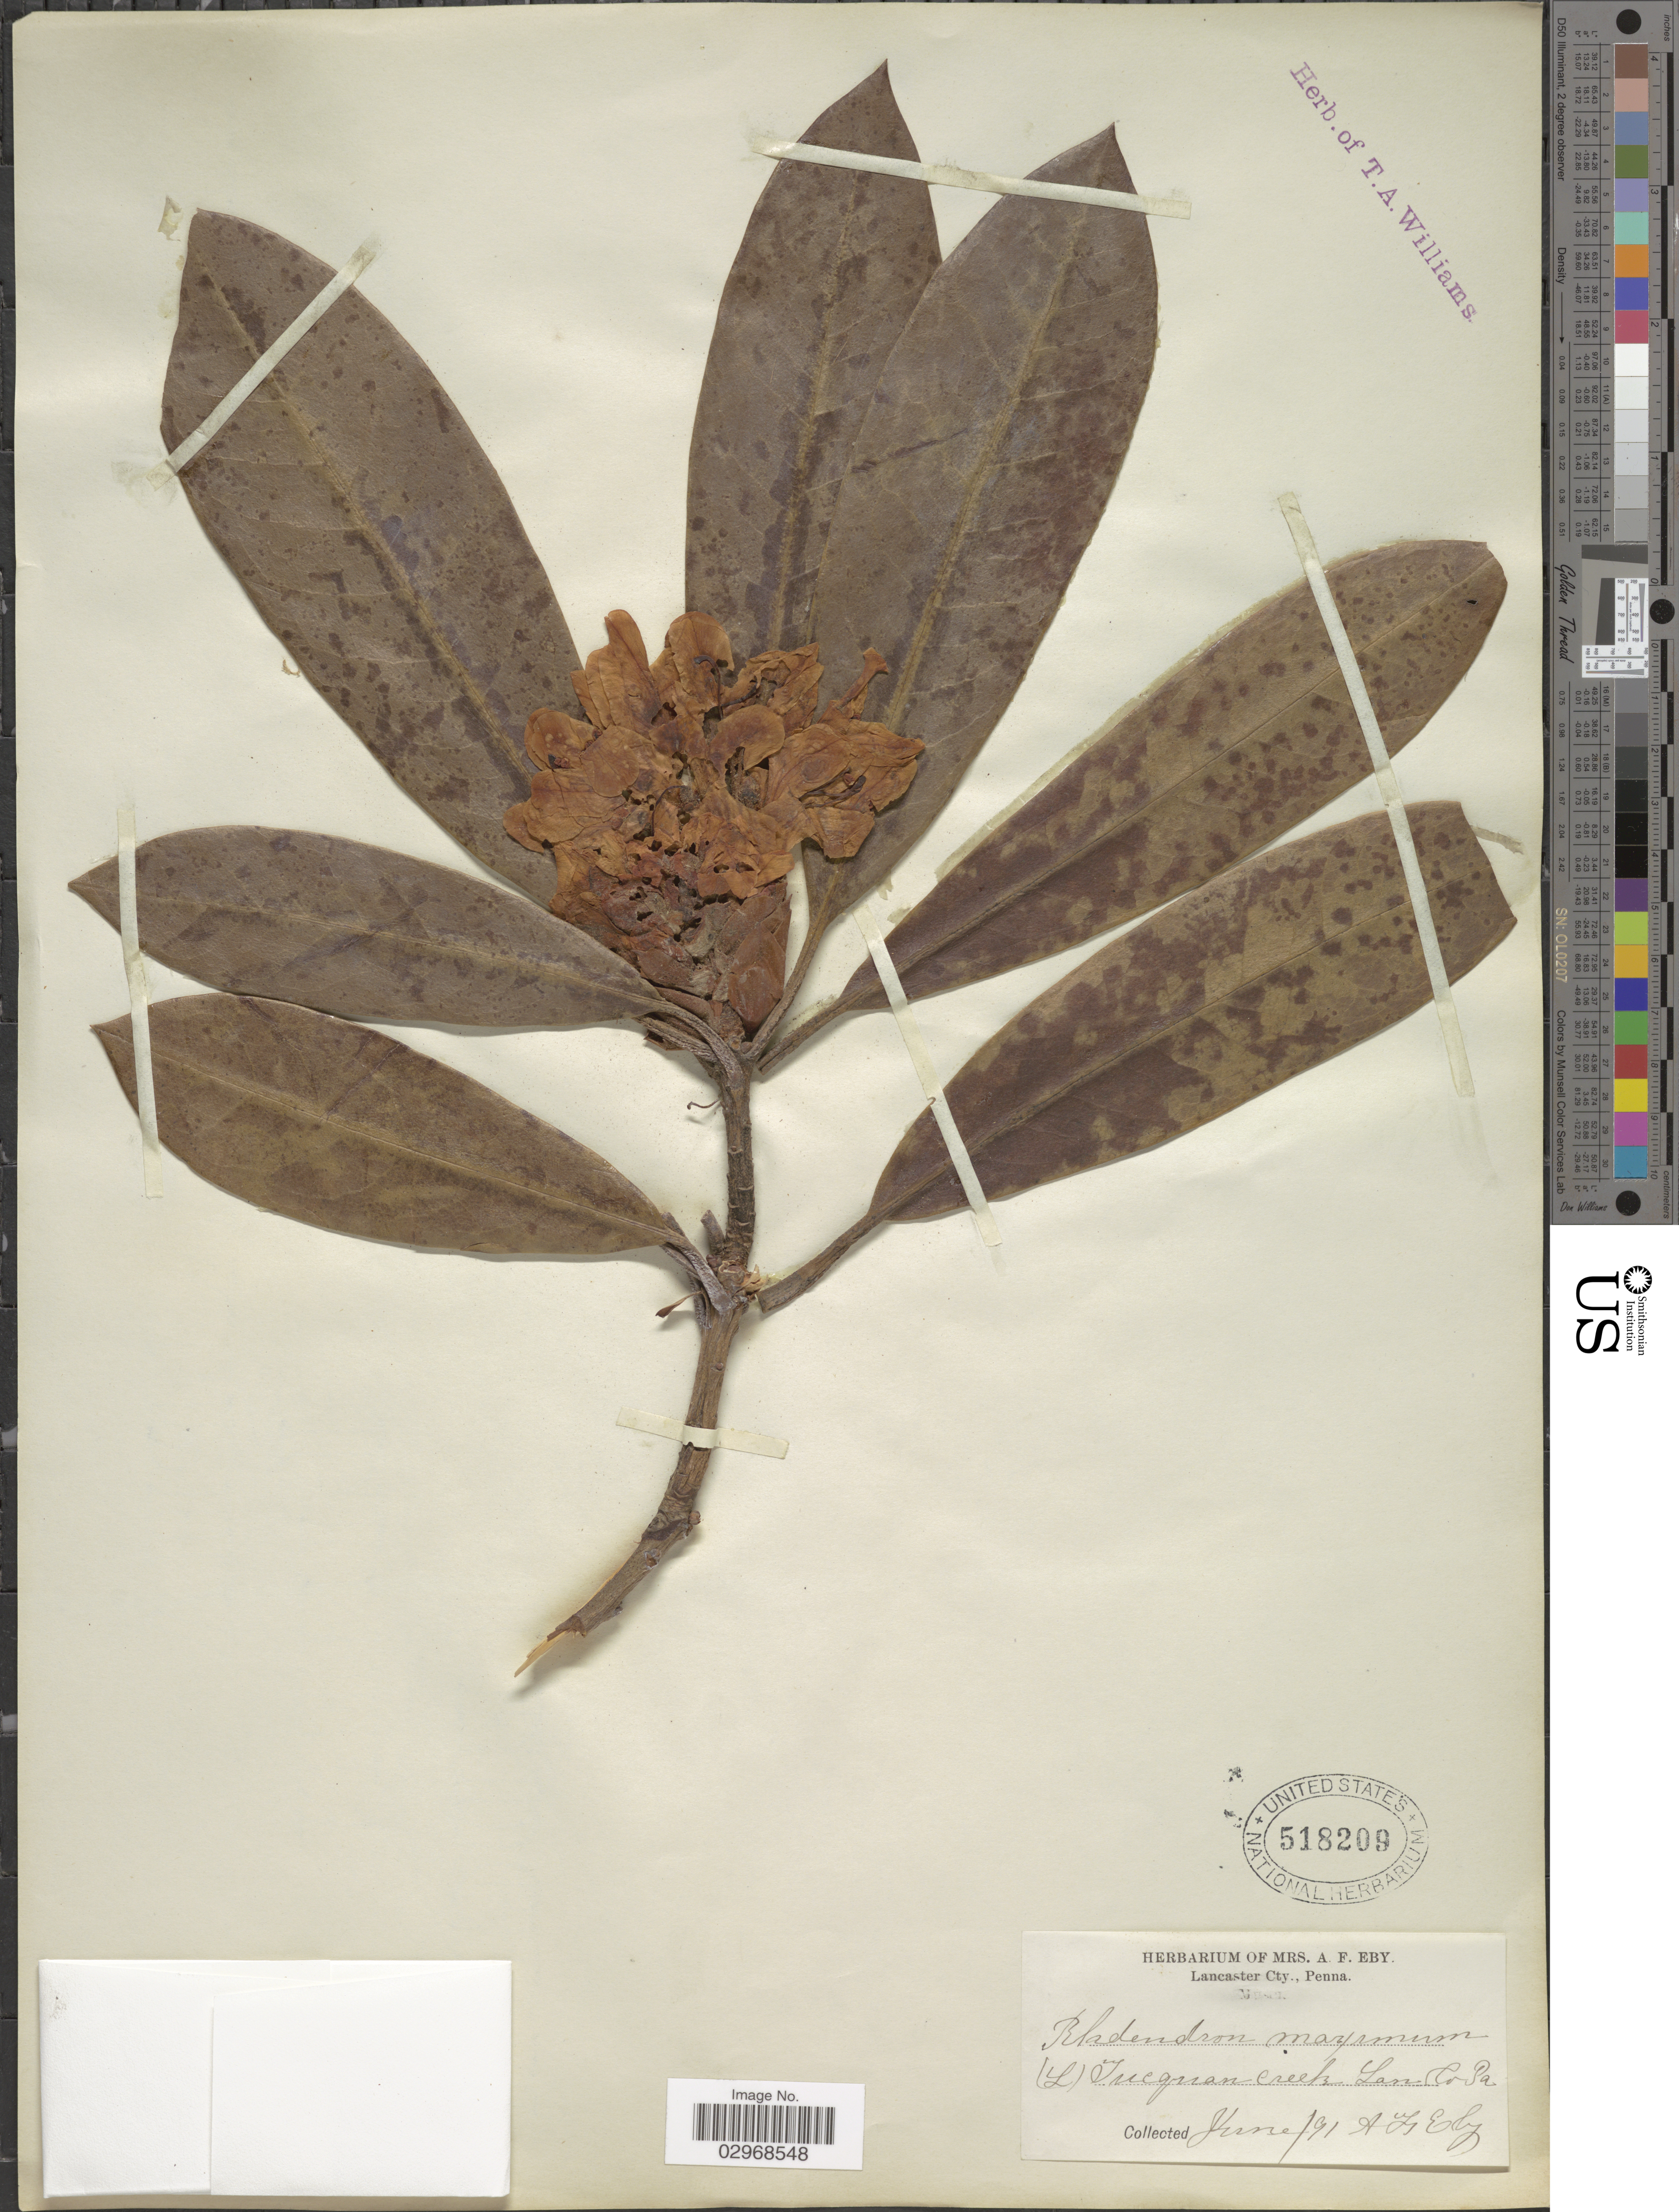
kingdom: Plantae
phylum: Tracheophyta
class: Magnoliopsida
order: Ericales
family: Ericaceae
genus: Rhododendron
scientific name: Rhododendron maximum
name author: L.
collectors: Mrs. A. F. Eby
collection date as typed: Transcribed d/m/y: /6/91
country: United States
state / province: Pennsylvania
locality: Tucquan Creek Lan Co.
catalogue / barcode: US 518209